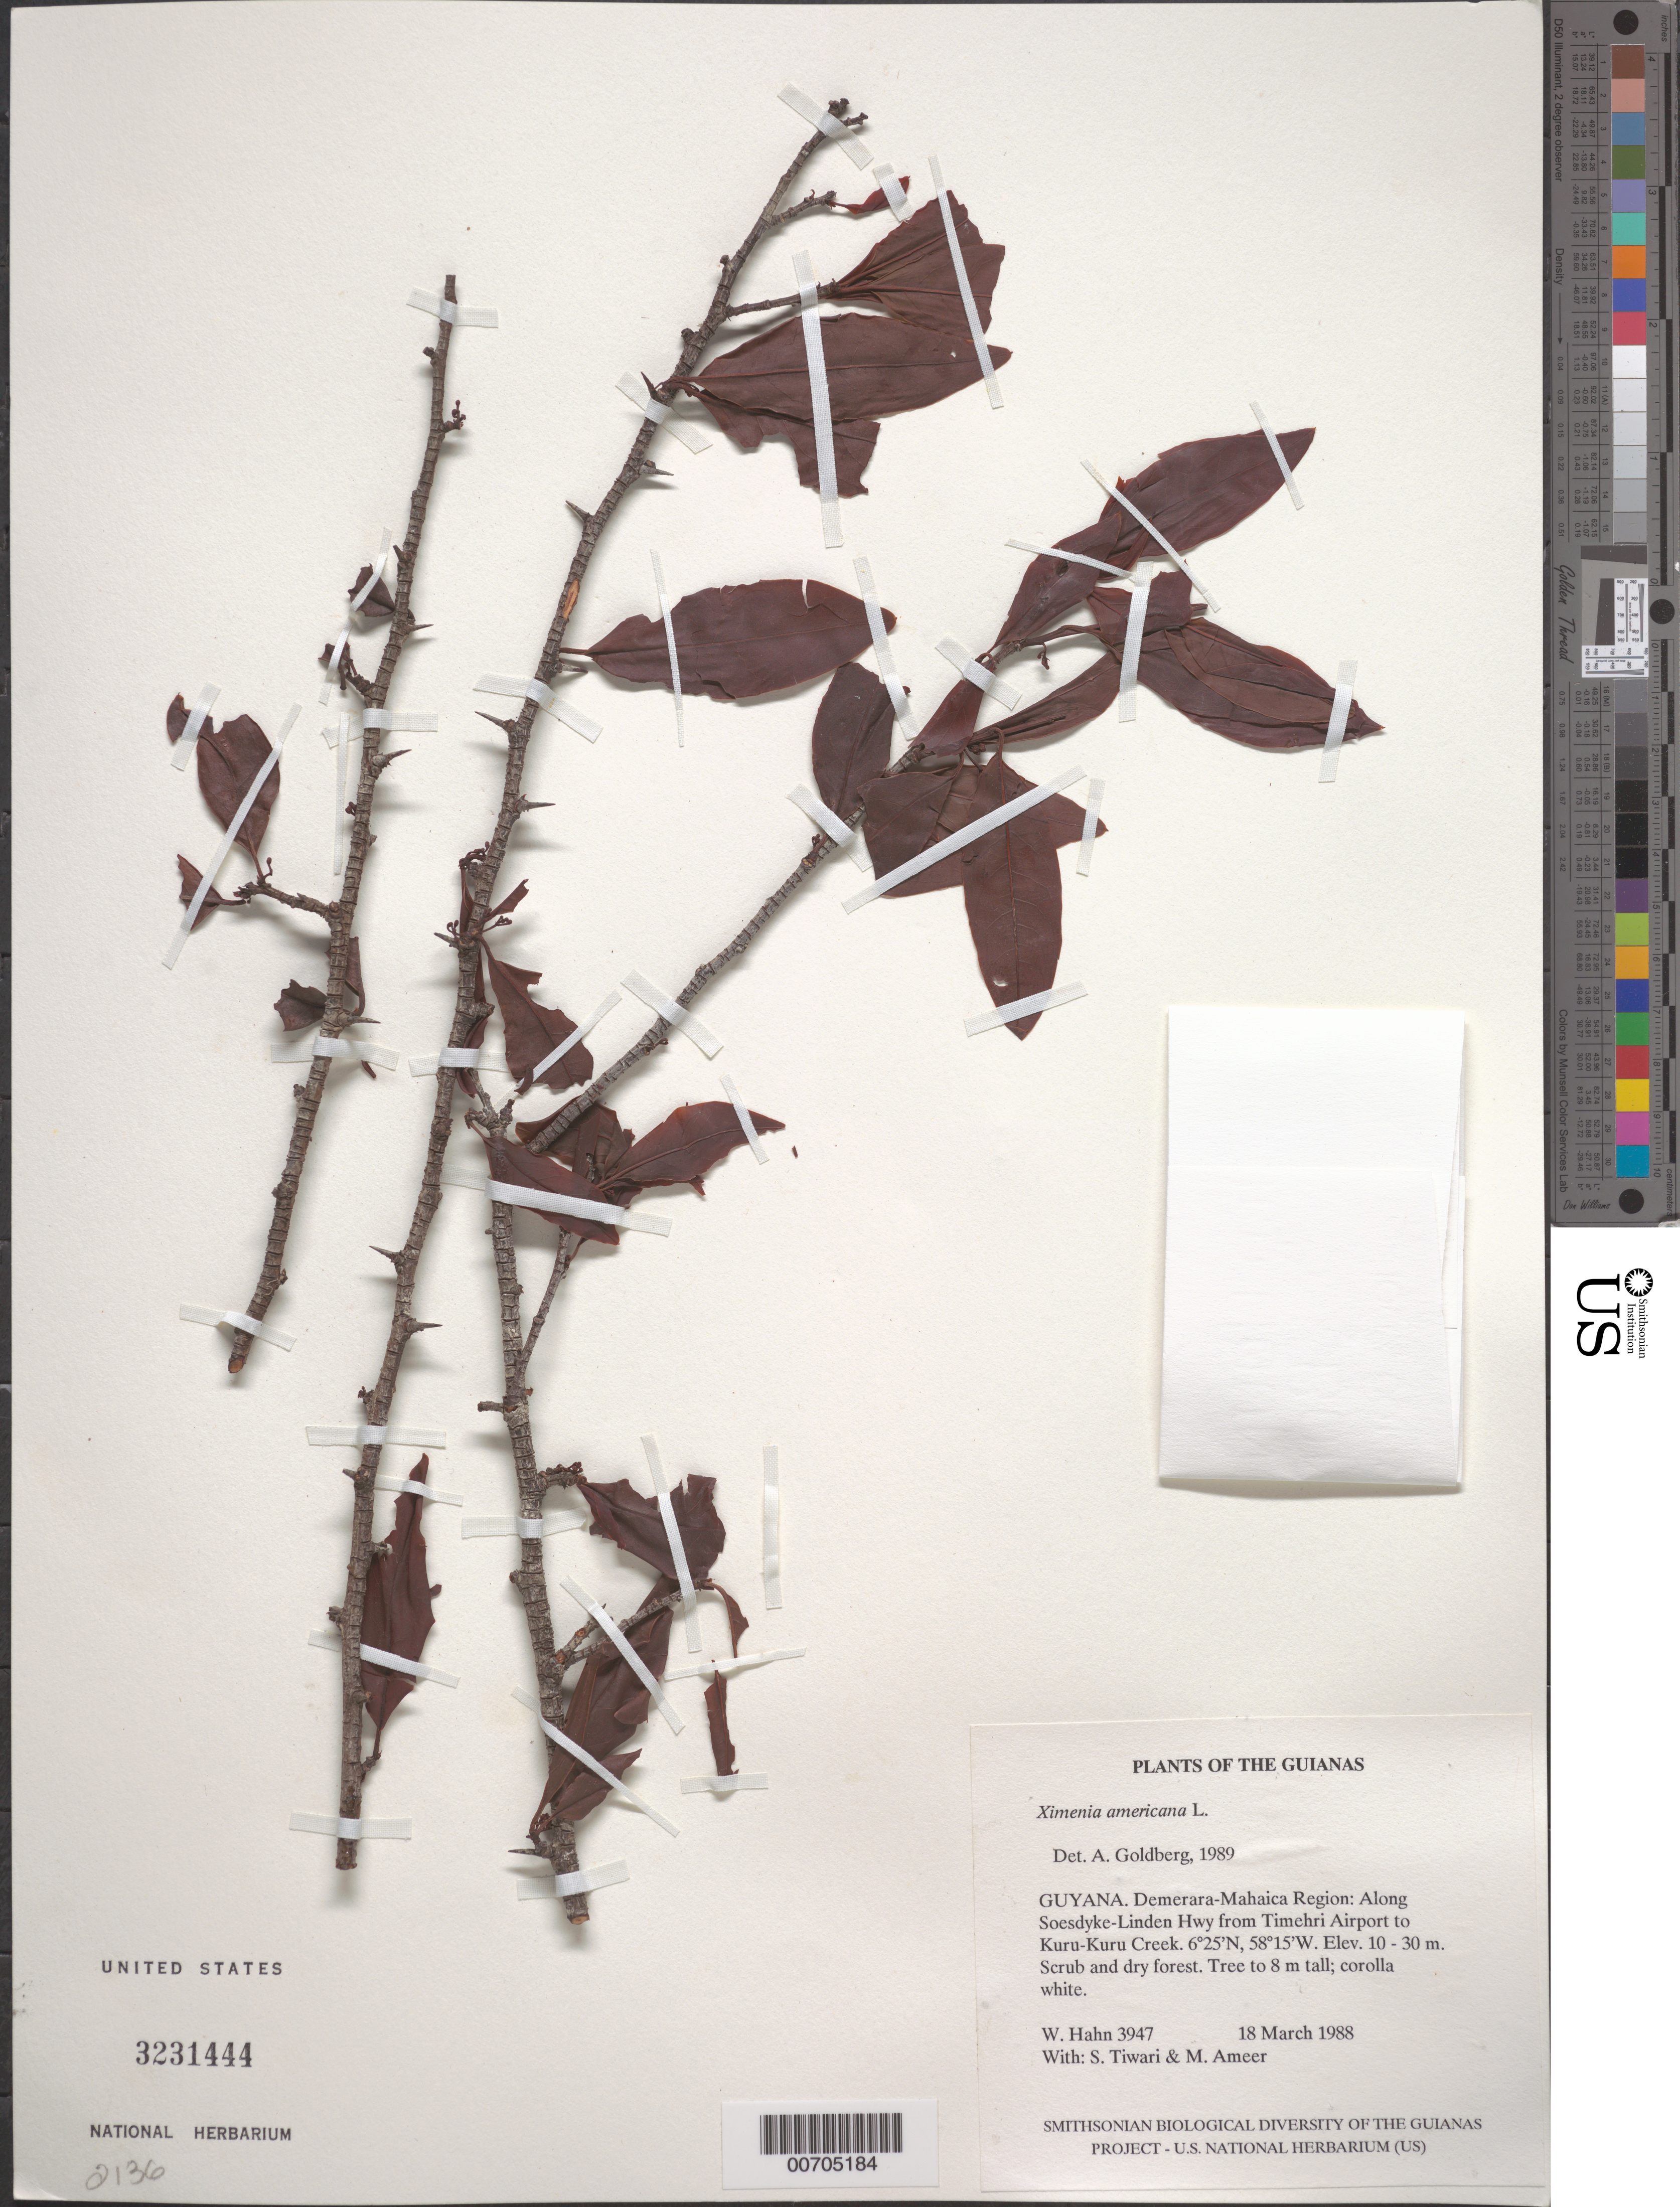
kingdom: Plantae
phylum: Tracheophyta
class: Magnoliopsida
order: Santalales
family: Ximeniaceae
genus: Ximenia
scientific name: Ximenia americana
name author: L.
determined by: Goldberg, Aaron, (US), NMNH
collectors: W. Hahn, S. Tiwari & M. Ameer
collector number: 3947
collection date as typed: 18 March 1988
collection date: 1988-03-18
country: Guyana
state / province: Demerara-Mahaica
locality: Along Soesdyke-Linden Hwy from Timehri Airport to Kuru-Kuru Creek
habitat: Scrub and dry forest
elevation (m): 10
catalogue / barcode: US 3231444